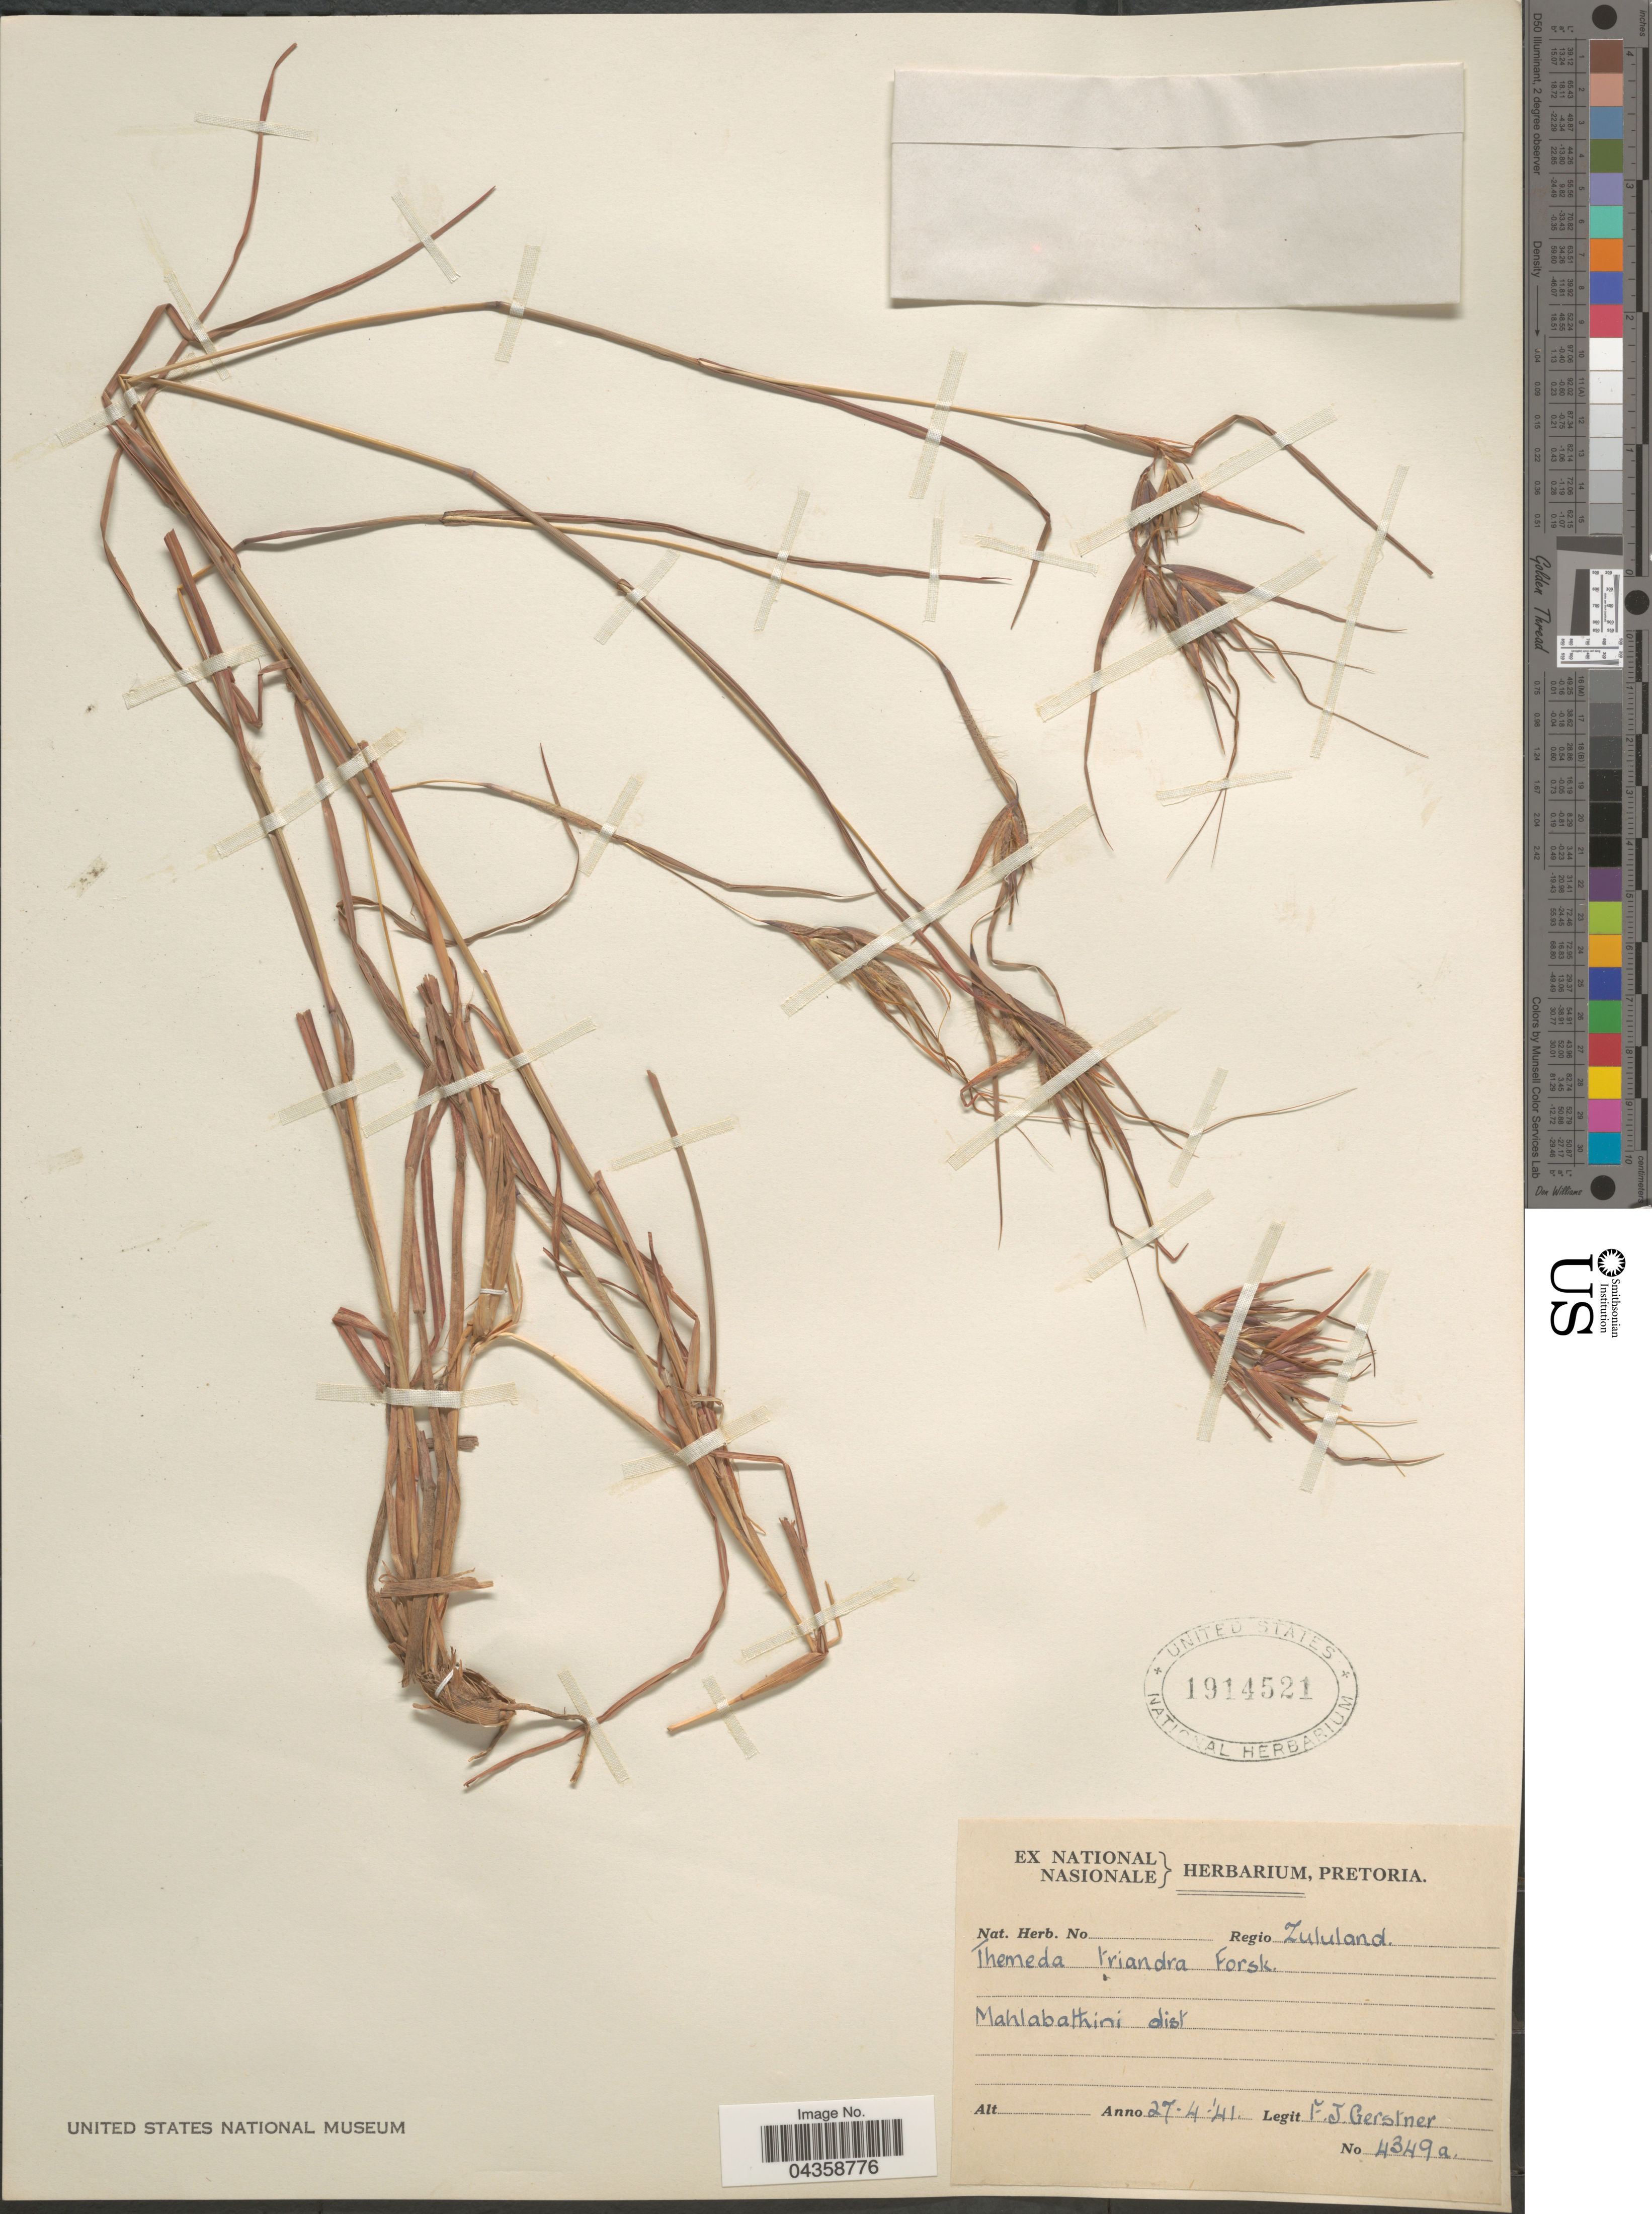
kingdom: Plantae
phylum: Tracheophyta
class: Liliopsida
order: Poales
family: Poaceae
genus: Themeda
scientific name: Themeda triandra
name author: Forssk.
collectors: F. Gerstner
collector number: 4349a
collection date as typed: Transcribed d/m/y: 27/4/41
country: South Africa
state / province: KwaZulu-Natal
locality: Regio Zululand. Mahlabathini dist.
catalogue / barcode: US 1914521